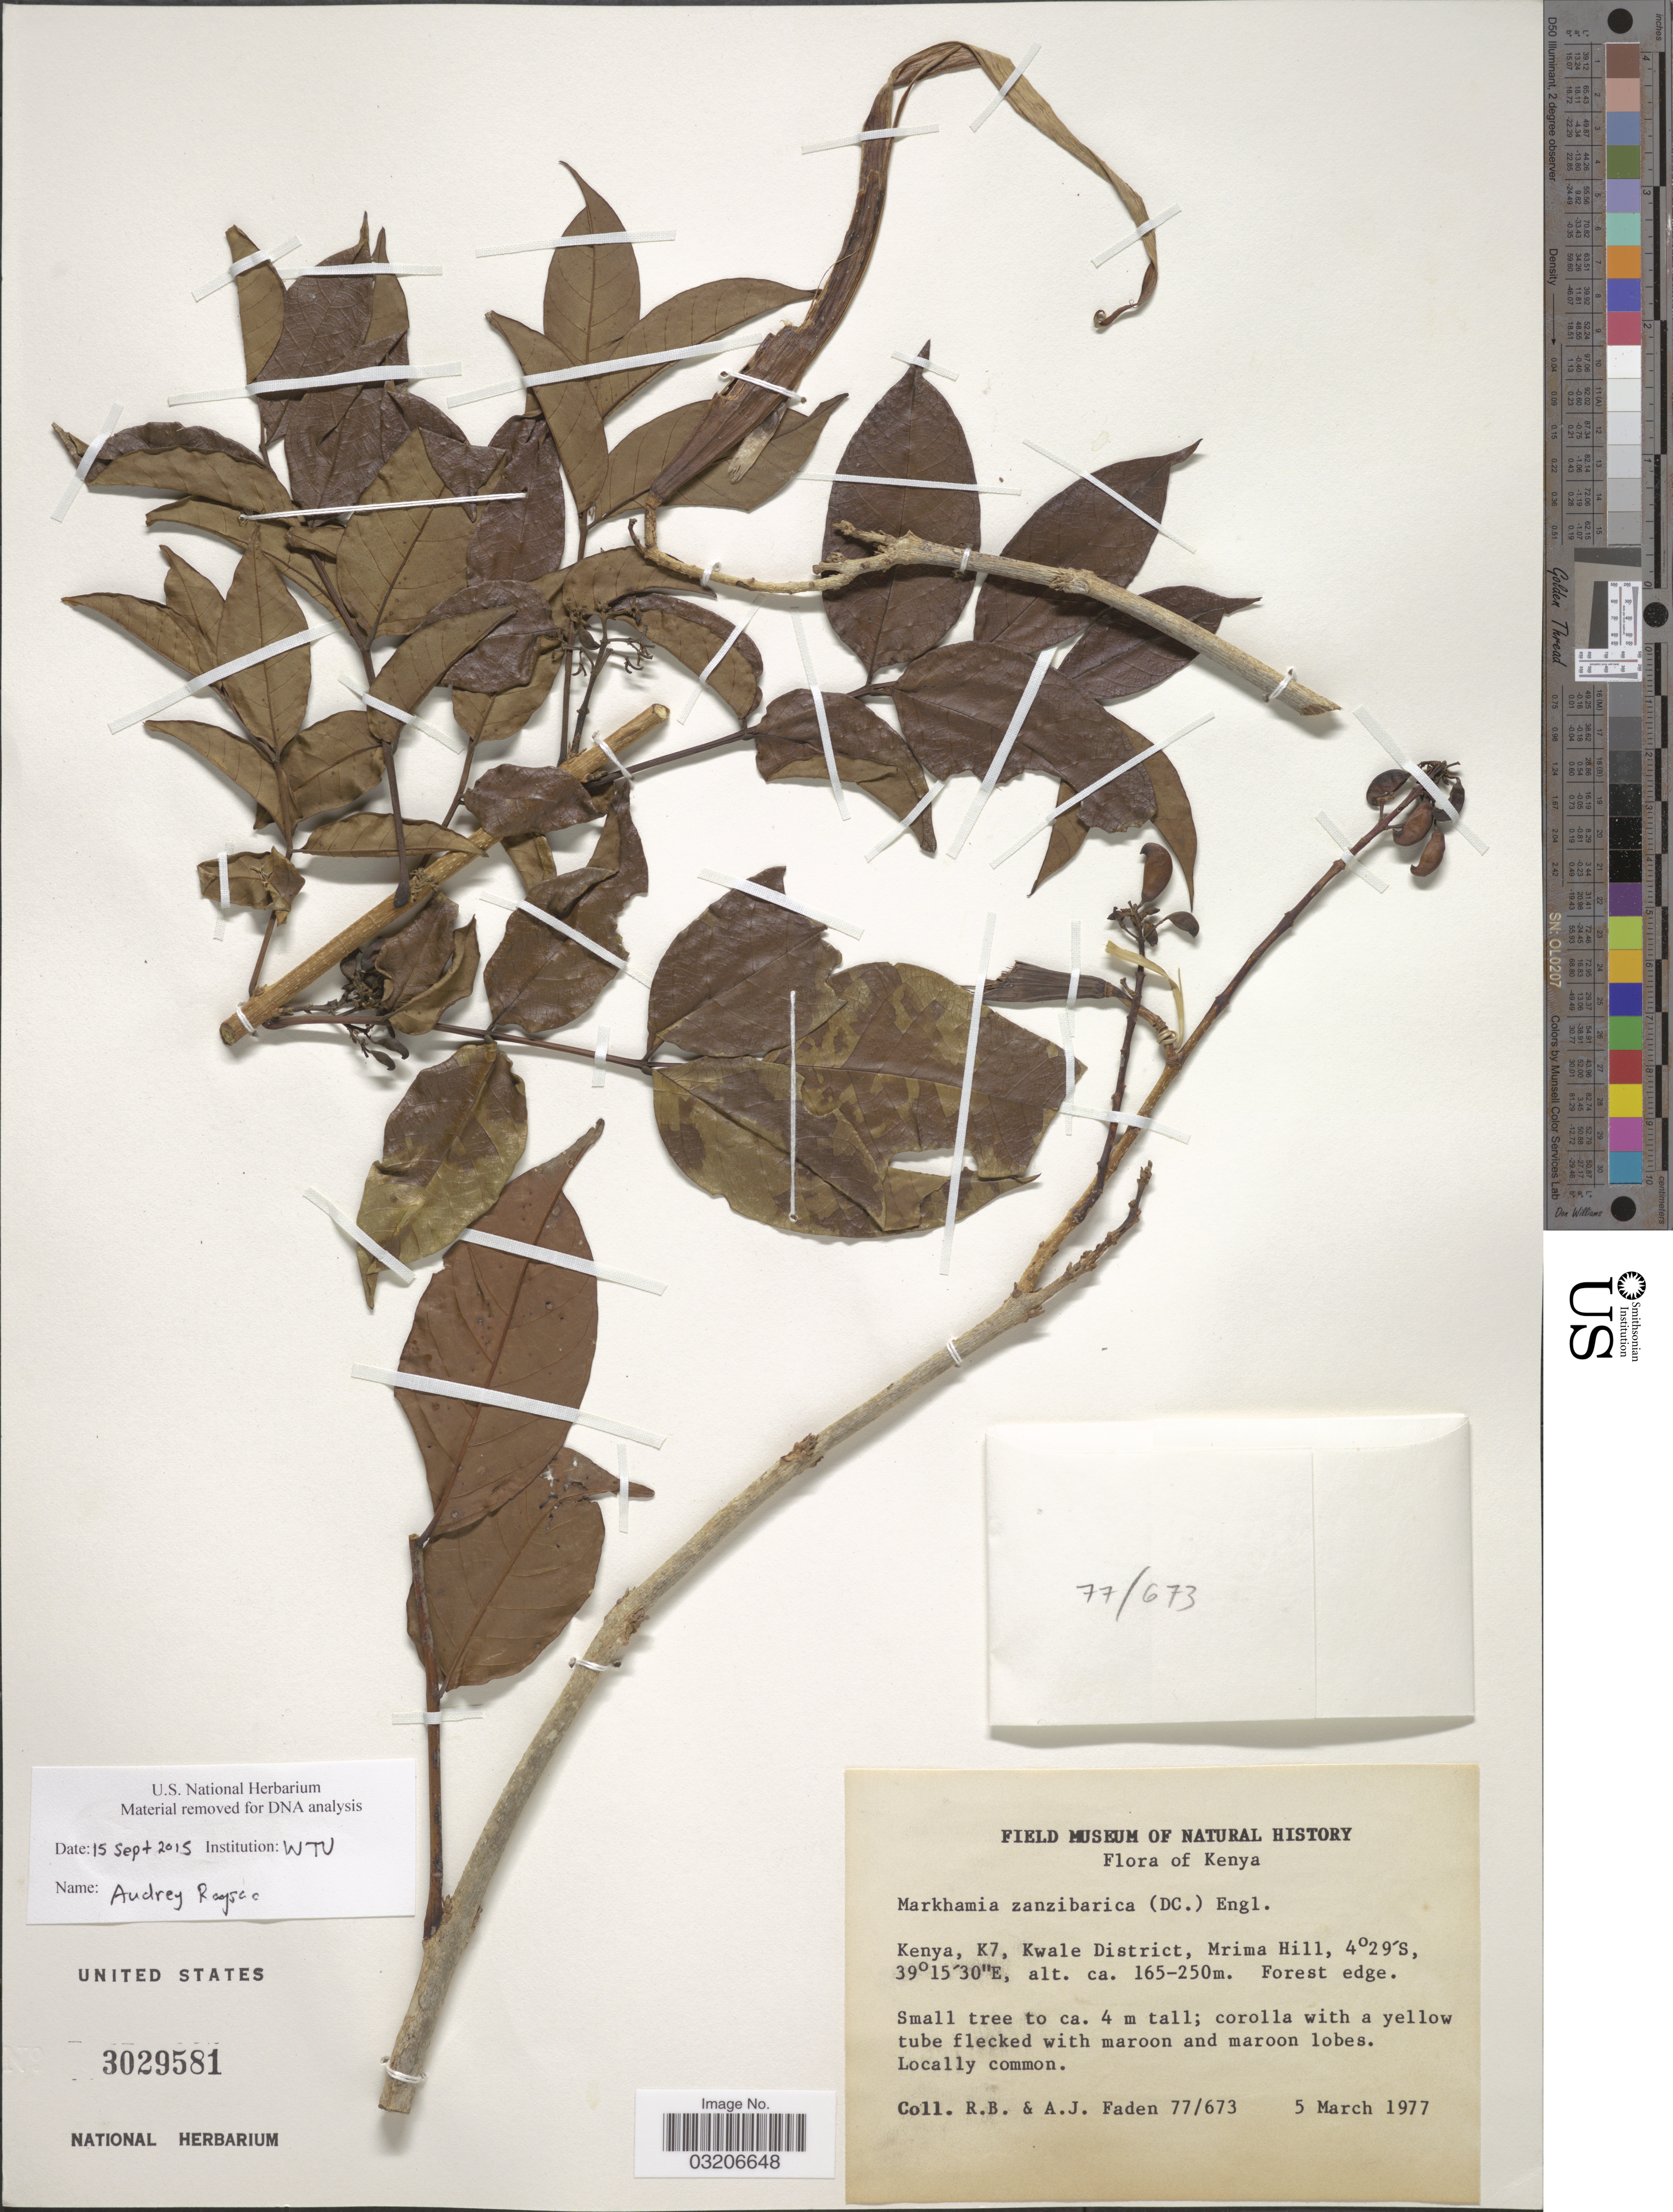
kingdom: Plantae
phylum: Tracheophyta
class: Magnoliopsida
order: Lamiales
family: Bignoniaceae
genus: Markhamia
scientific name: Markhamia zanzibarica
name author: (Bojer ex DC.) K. Schum.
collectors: R. B. Faden & A. J. Faden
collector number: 77/673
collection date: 1977-03-05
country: Kenya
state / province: Kwale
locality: Kenya. K7, Kwale District, Mrima Hill. Forest edge.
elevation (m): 165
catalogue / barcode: US 3029581